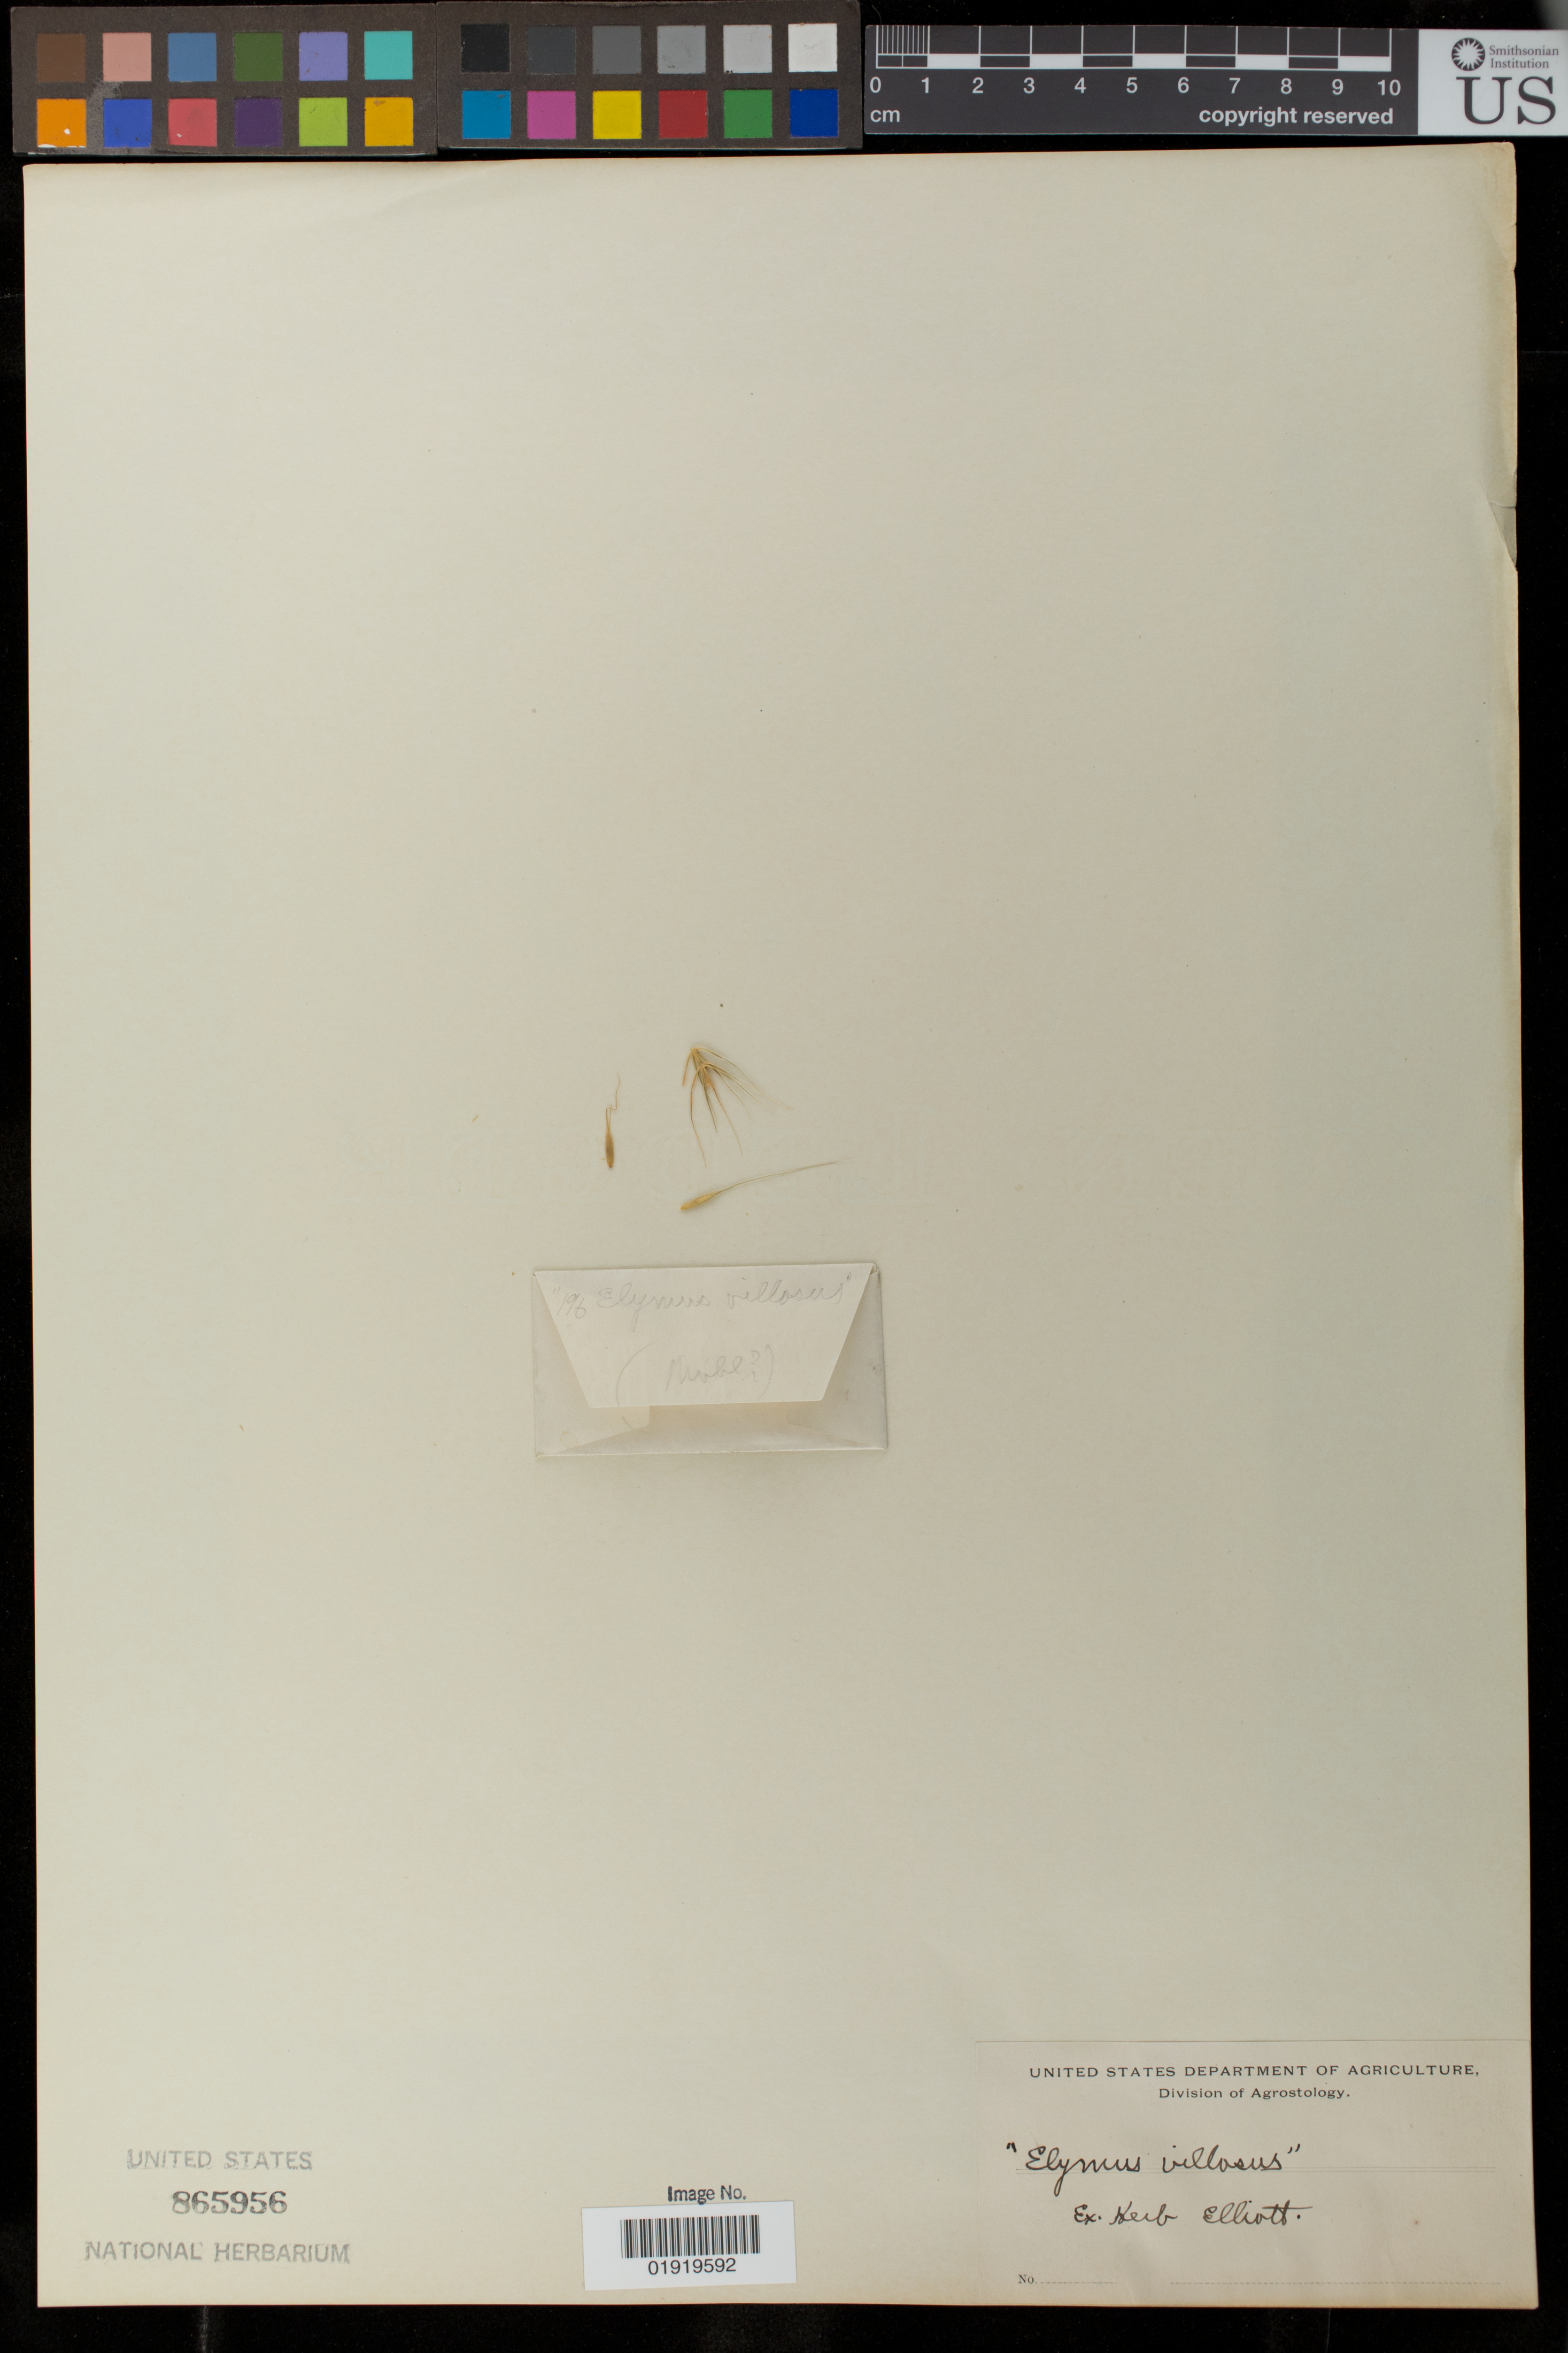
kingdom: Plantae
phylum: Tracheophyta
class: Liliopsida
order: Poales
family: Poaceae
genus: Elymus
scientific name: Elymus villosus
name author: Muhl. ex Willd.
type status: Possible Type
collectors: ex herb. Elliott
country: United States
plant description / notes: Fragmentary material of type (?) collection, ex herb. Elliott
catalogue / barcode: US 865956